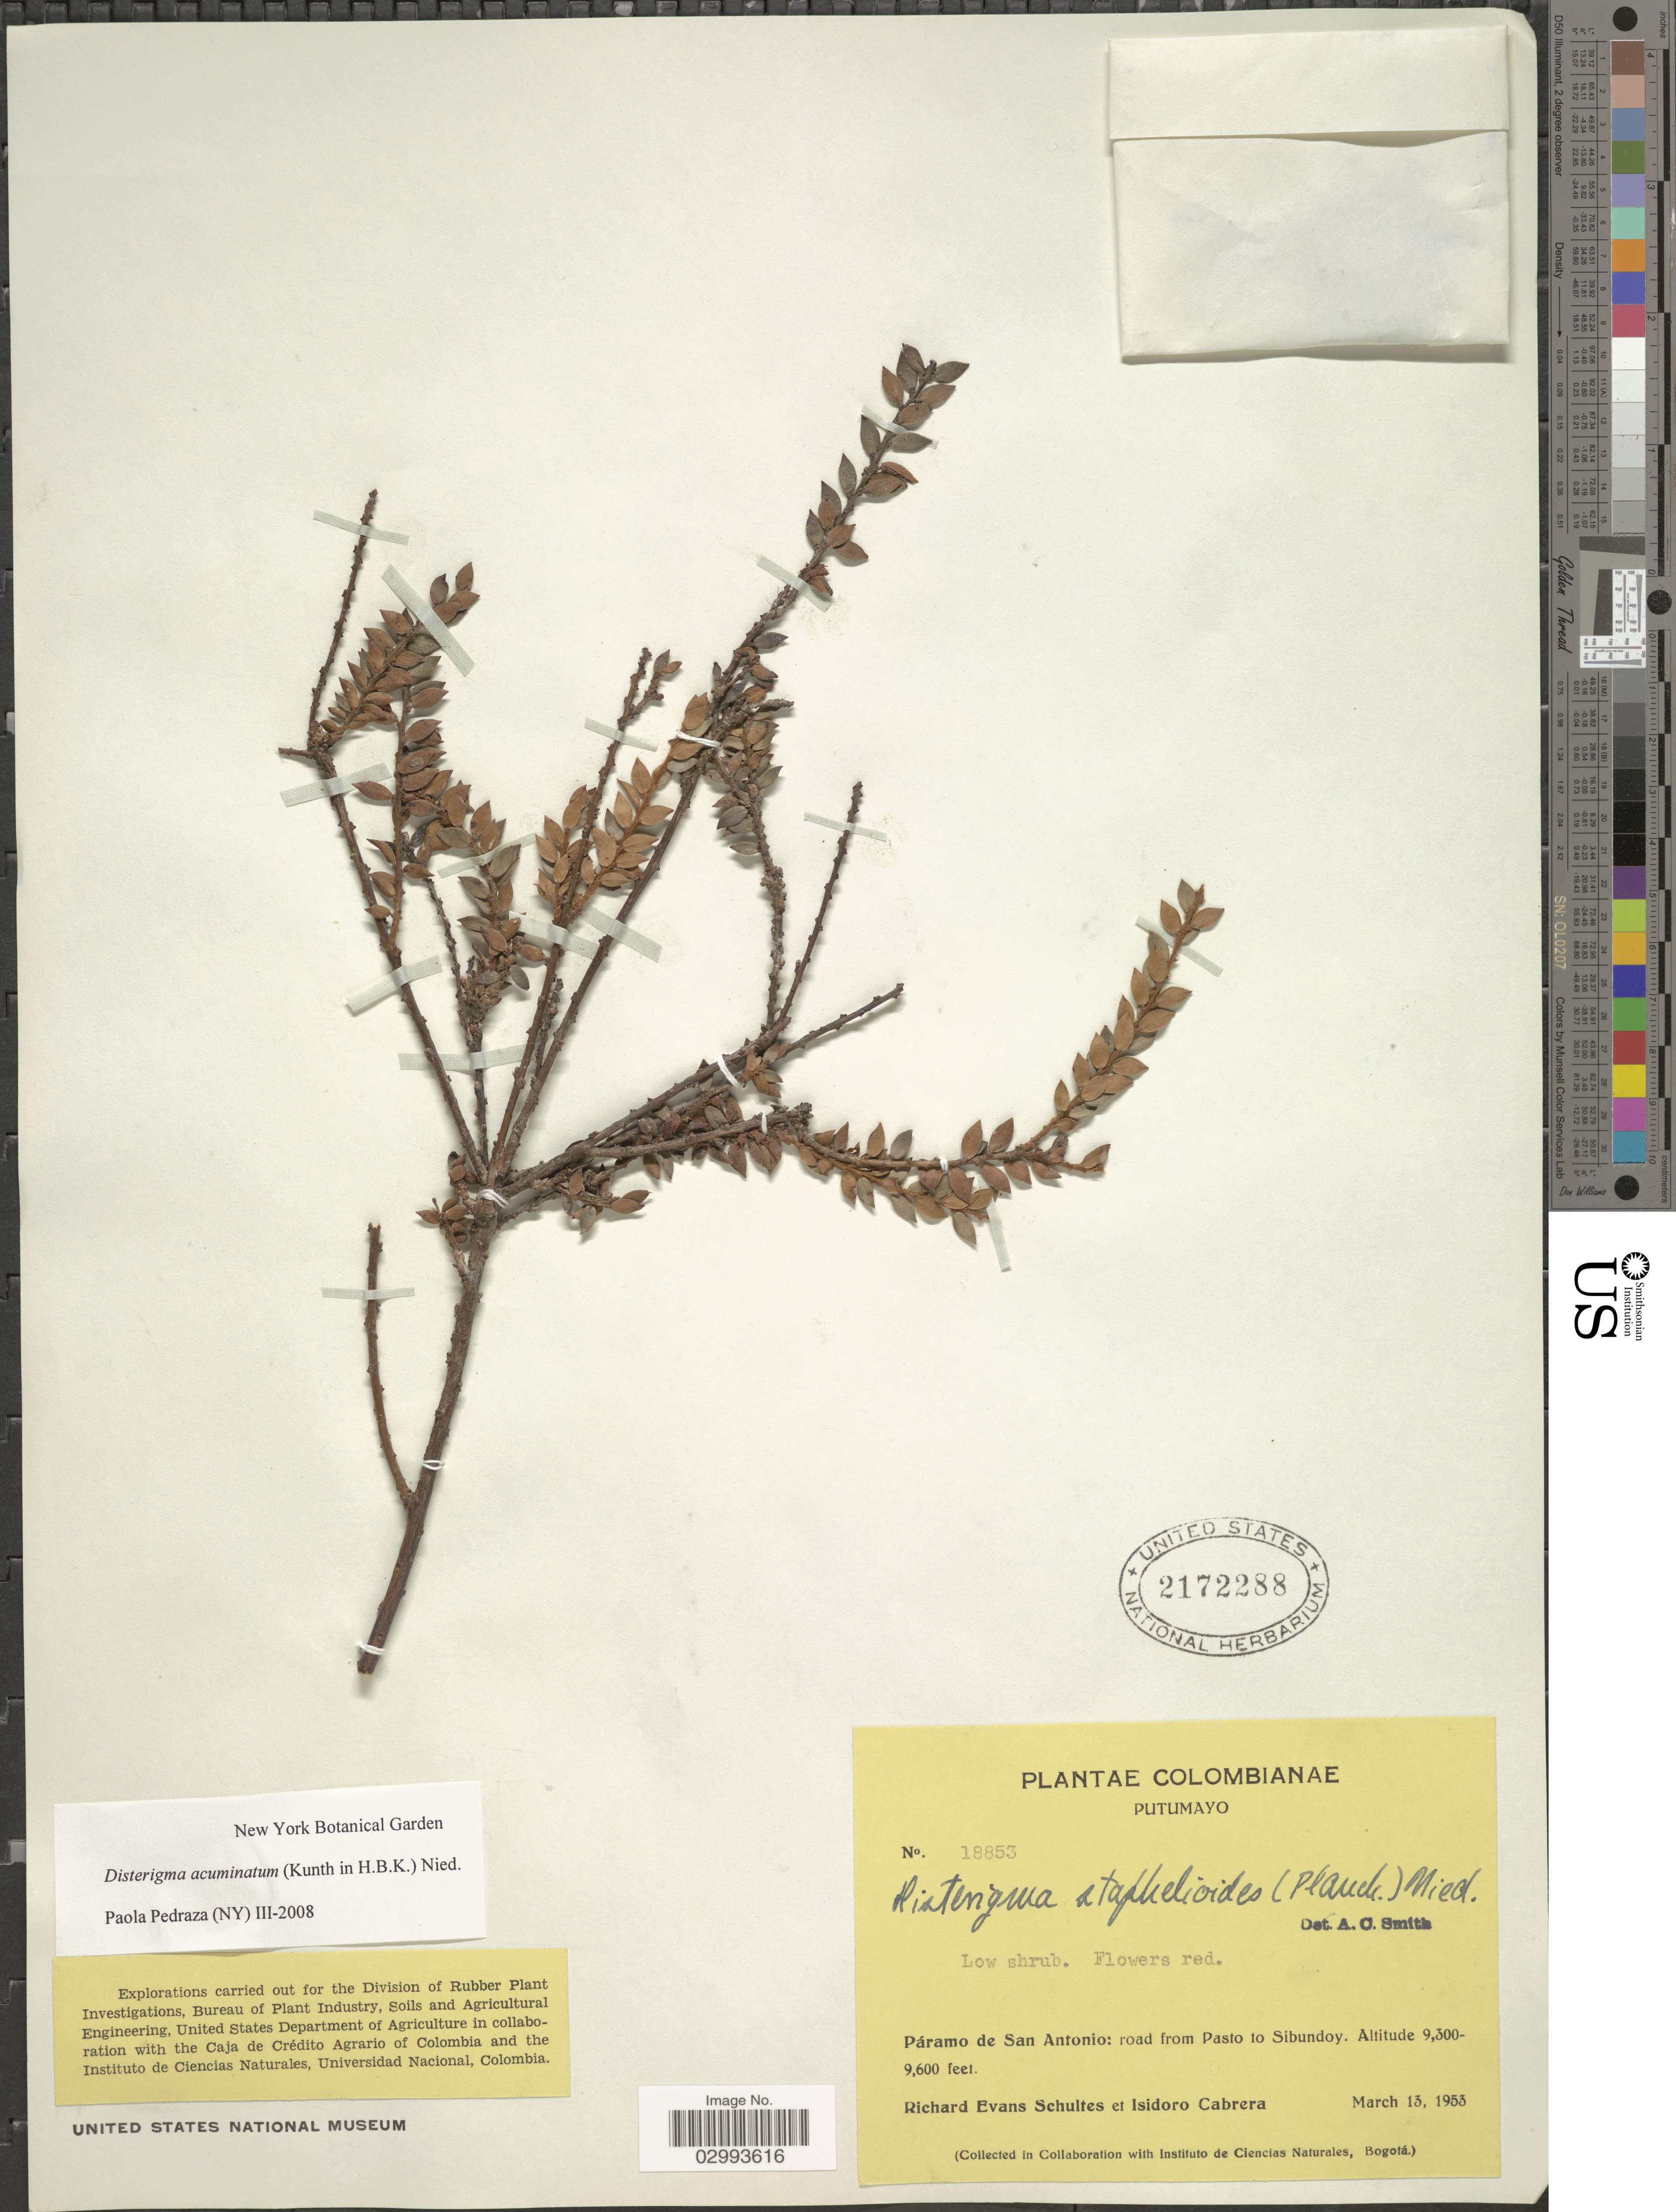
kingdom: Plantae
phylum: Tracheophyta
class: Magnoliopsida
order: Ericales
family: Ericaceae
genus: Disterigma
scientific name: Disterigma acuminatum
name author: (Kunth) Nied.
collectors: R. E. Schultes & I. Cabrera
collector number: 18853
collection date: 1953-03-13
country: Colombia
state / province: Putumayo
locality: Páramo de San Antonio: road from Pasto to Sibundoy.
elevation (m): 2835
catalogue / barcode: US 2172288